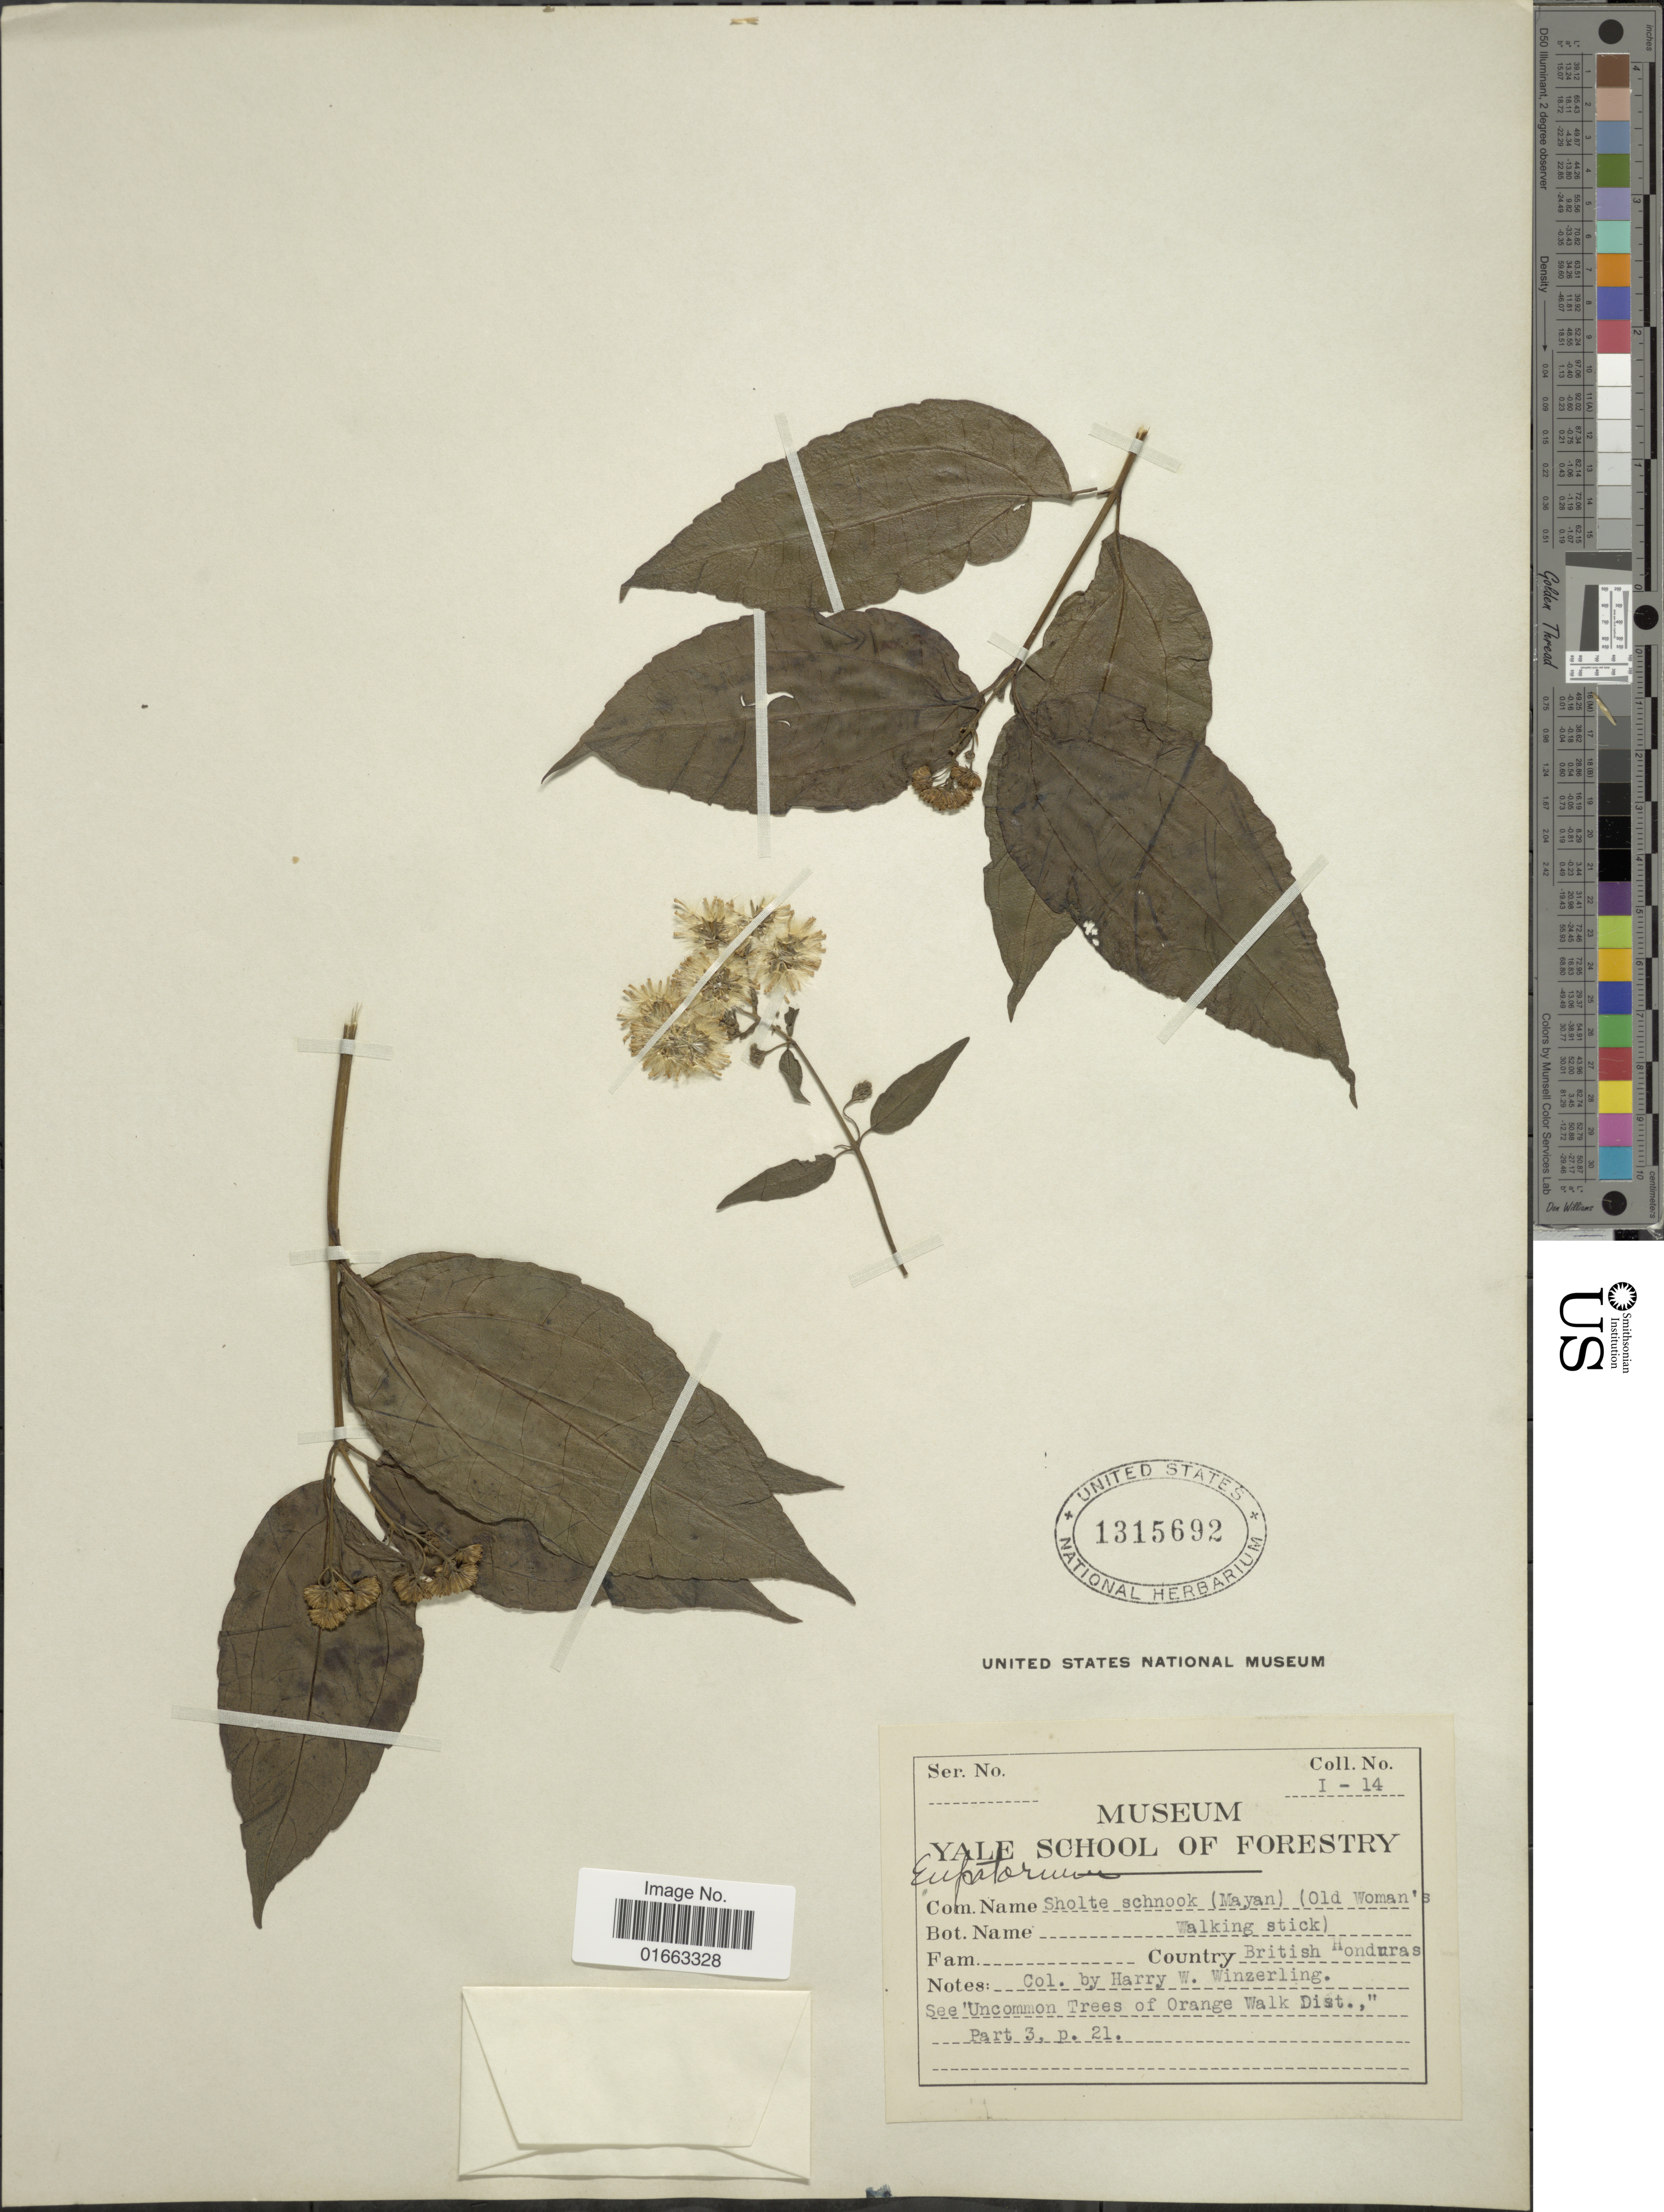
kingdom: Plantae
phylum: Tracheophyta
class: Magnoliopsida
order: Asterales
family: Asteraceae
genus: Koanophyllon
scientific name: Koanophyllon albicaule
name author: (Sch. Bip. ex Klatt) R.M. King & H. Rob.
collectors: H. Winzerling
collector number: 1-14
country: Belize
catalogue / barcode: US 1315692